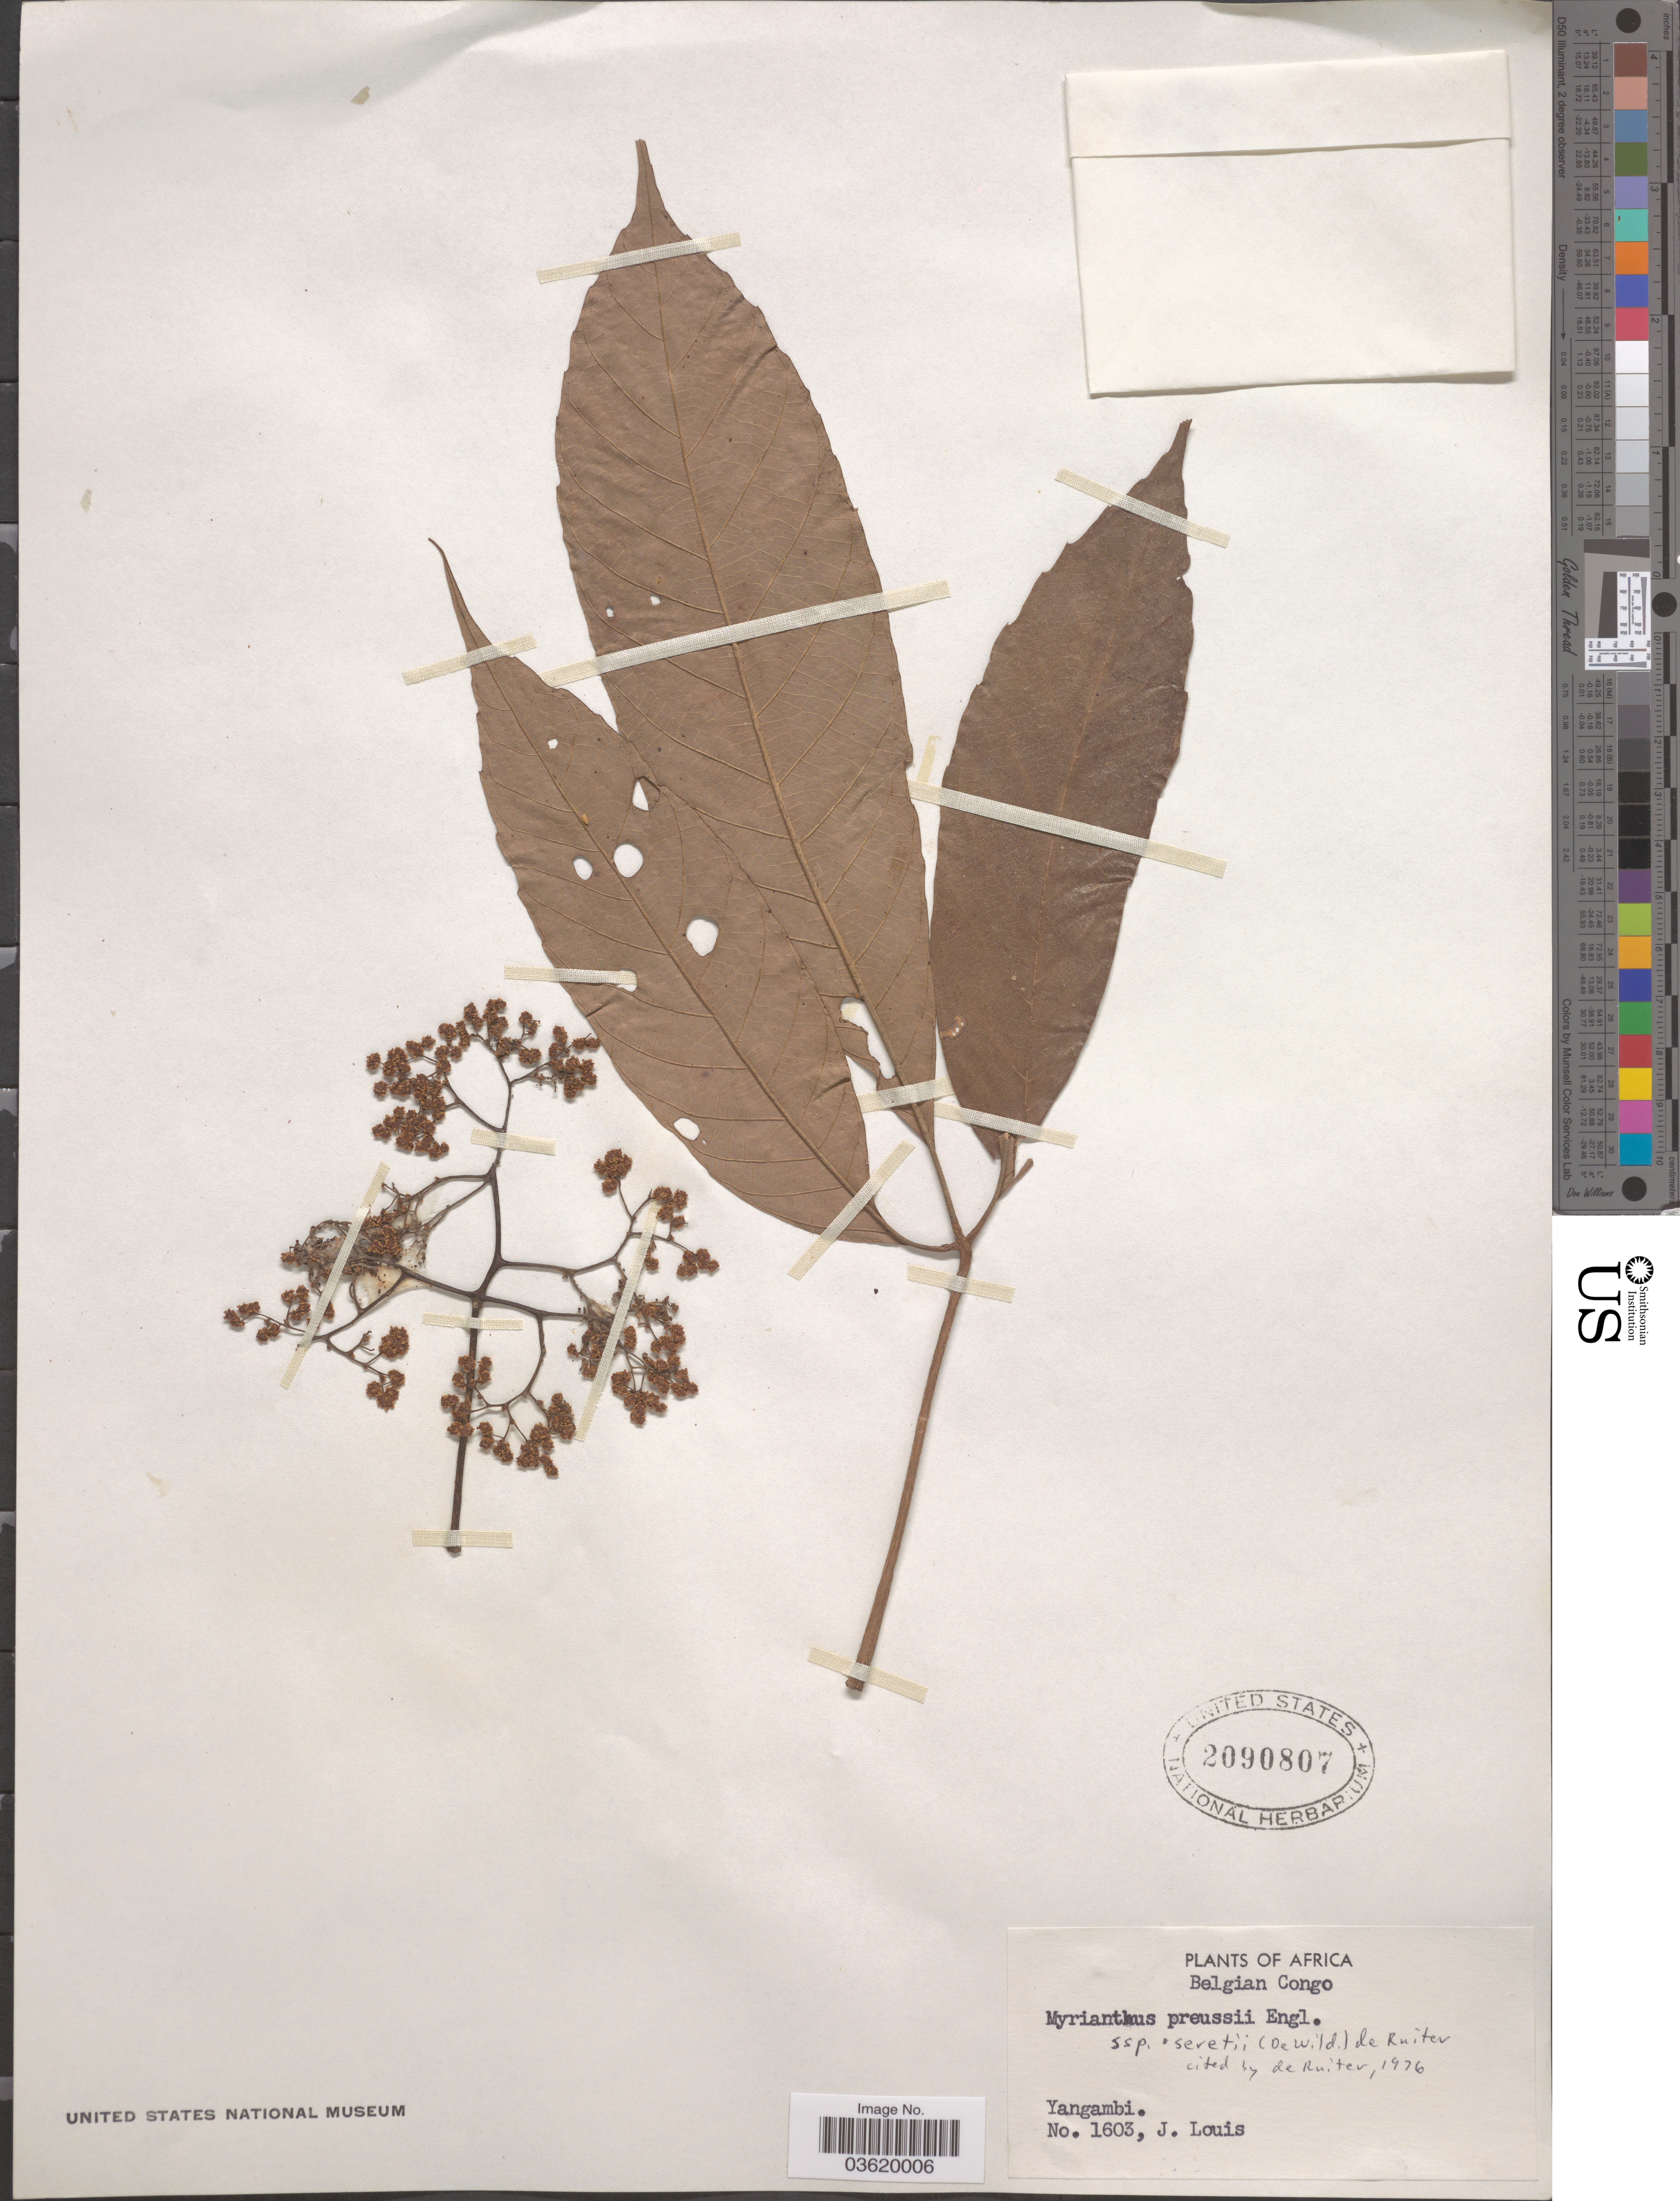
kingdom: Plantae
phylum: Tracheophyta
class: Magnoliopsida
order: Rosales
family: Urticaceae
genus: Myrianthus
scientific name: Myrianthus preussii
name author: Engl.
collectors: J. Louis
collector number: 1603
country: Congo, Democratic Republic of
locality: Belgian Congo. Yangambi.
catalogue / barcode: US 2090807